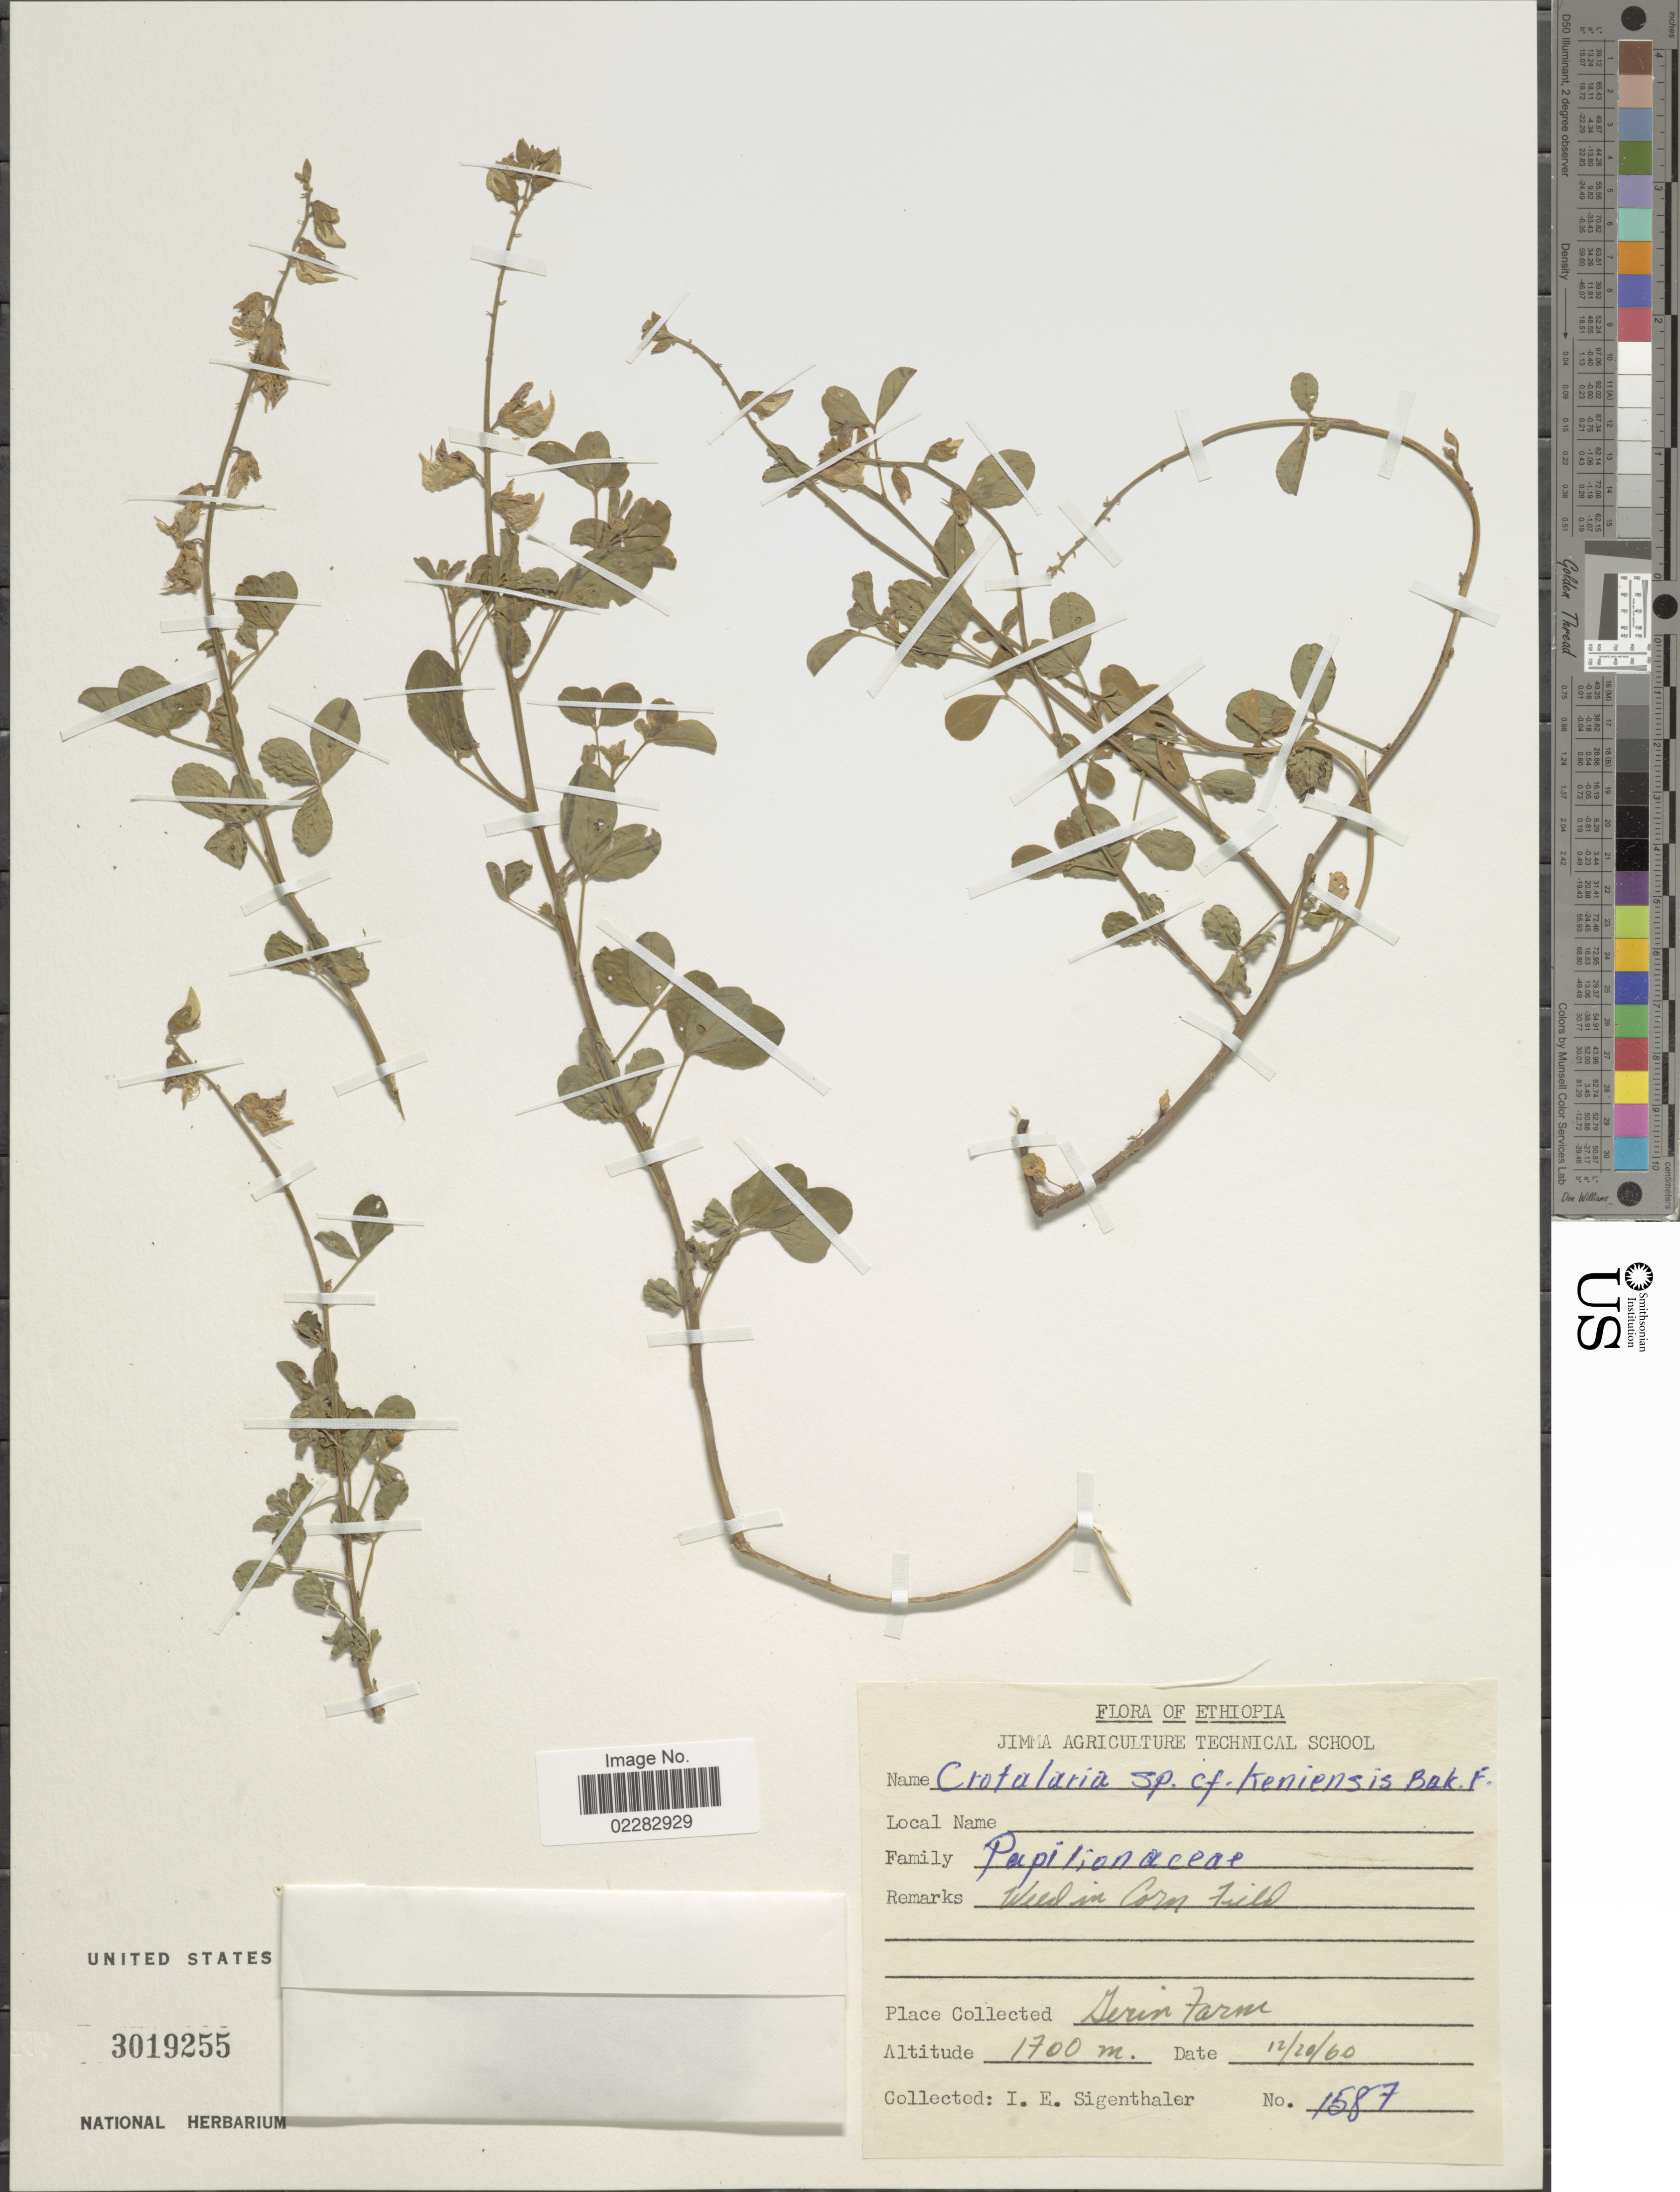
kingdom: Plantae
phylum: Tracheophyta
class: Magnoliopsida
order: Fabales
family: Fabaceae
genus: Crotalaria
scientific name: Crotalaria keniensis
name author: Baker f.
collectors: I. Sigenthaler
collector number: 1587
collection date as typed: Transcribed d/m/y: 20/12/60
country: Ethiopia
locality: Jerin Farm, weed in Corn Field.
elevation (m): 1700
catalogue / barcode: US 3019255